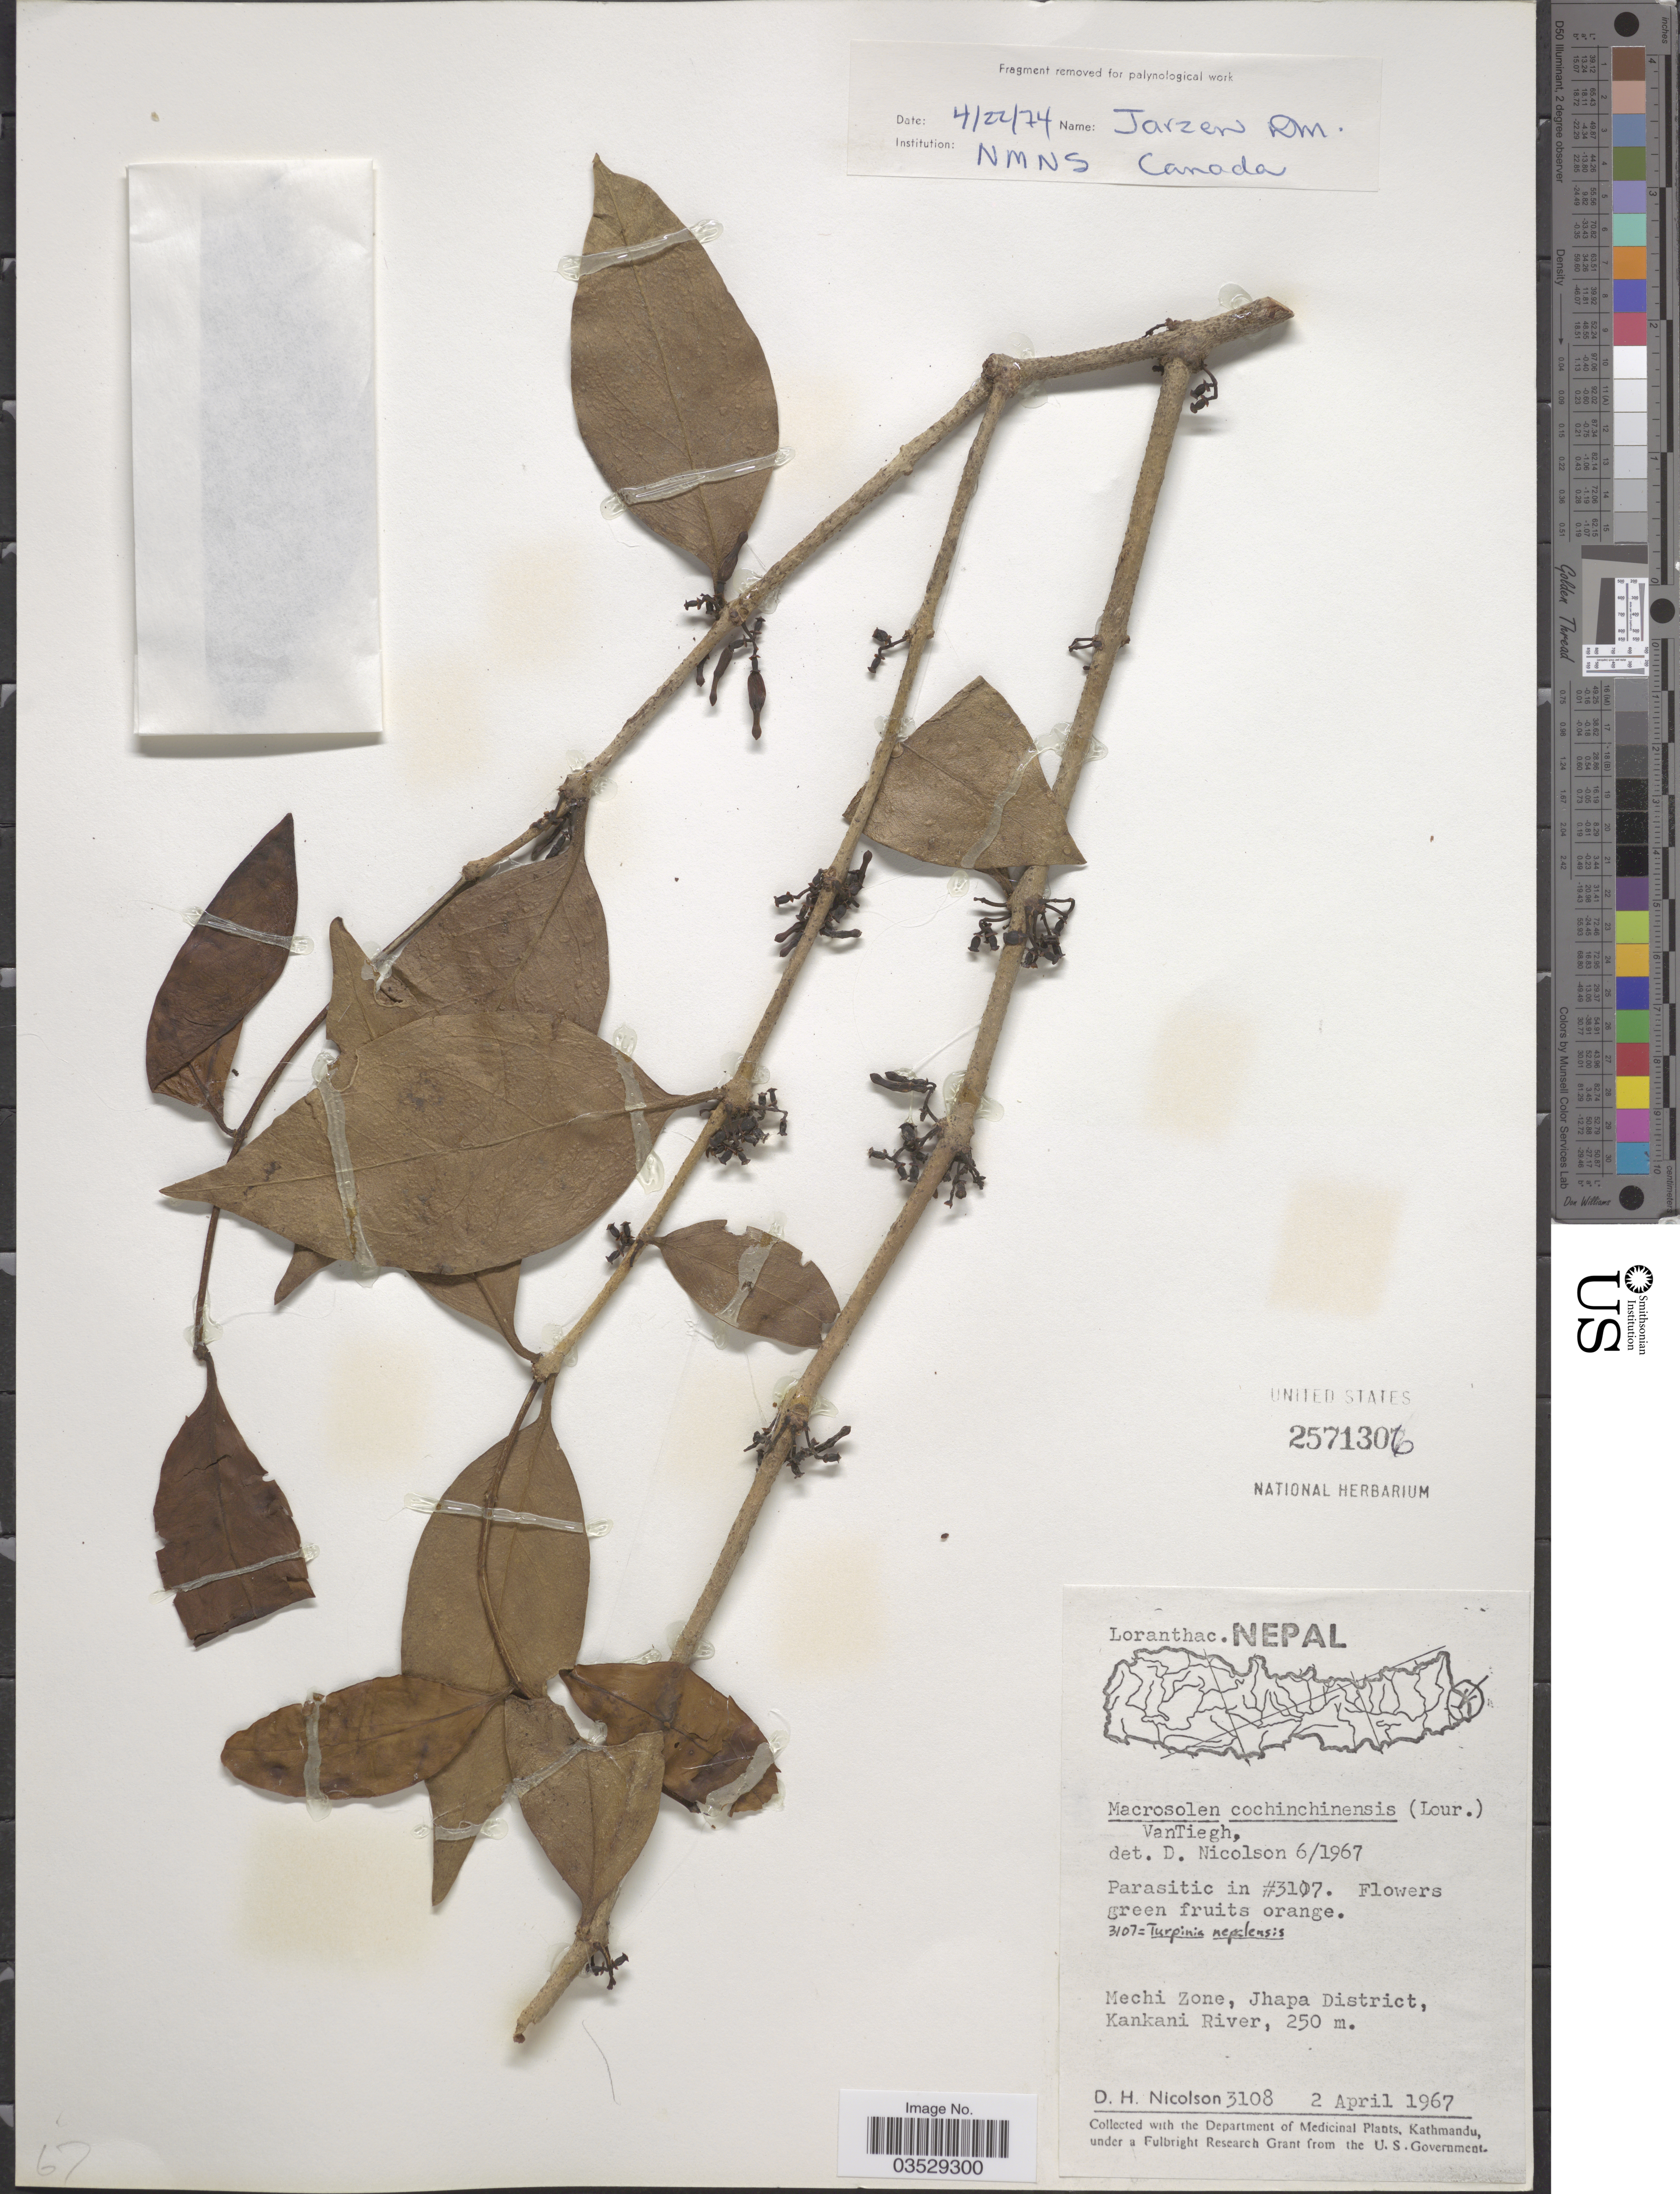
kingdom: Plantae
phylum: Tracheophyta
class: Magnoliopsida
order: Santalales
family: Loranthaceae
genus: Macrosolen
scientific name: Macrosolen cochinchinensis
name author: (Lour.) Tiegh.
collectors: D. H. Nicolson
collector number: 3108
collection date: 1967-04-02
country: Nepal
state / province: Mechi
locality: Mechi Zone, Jhapa District, Kankani River.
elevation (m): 250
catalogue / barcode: US 2571306